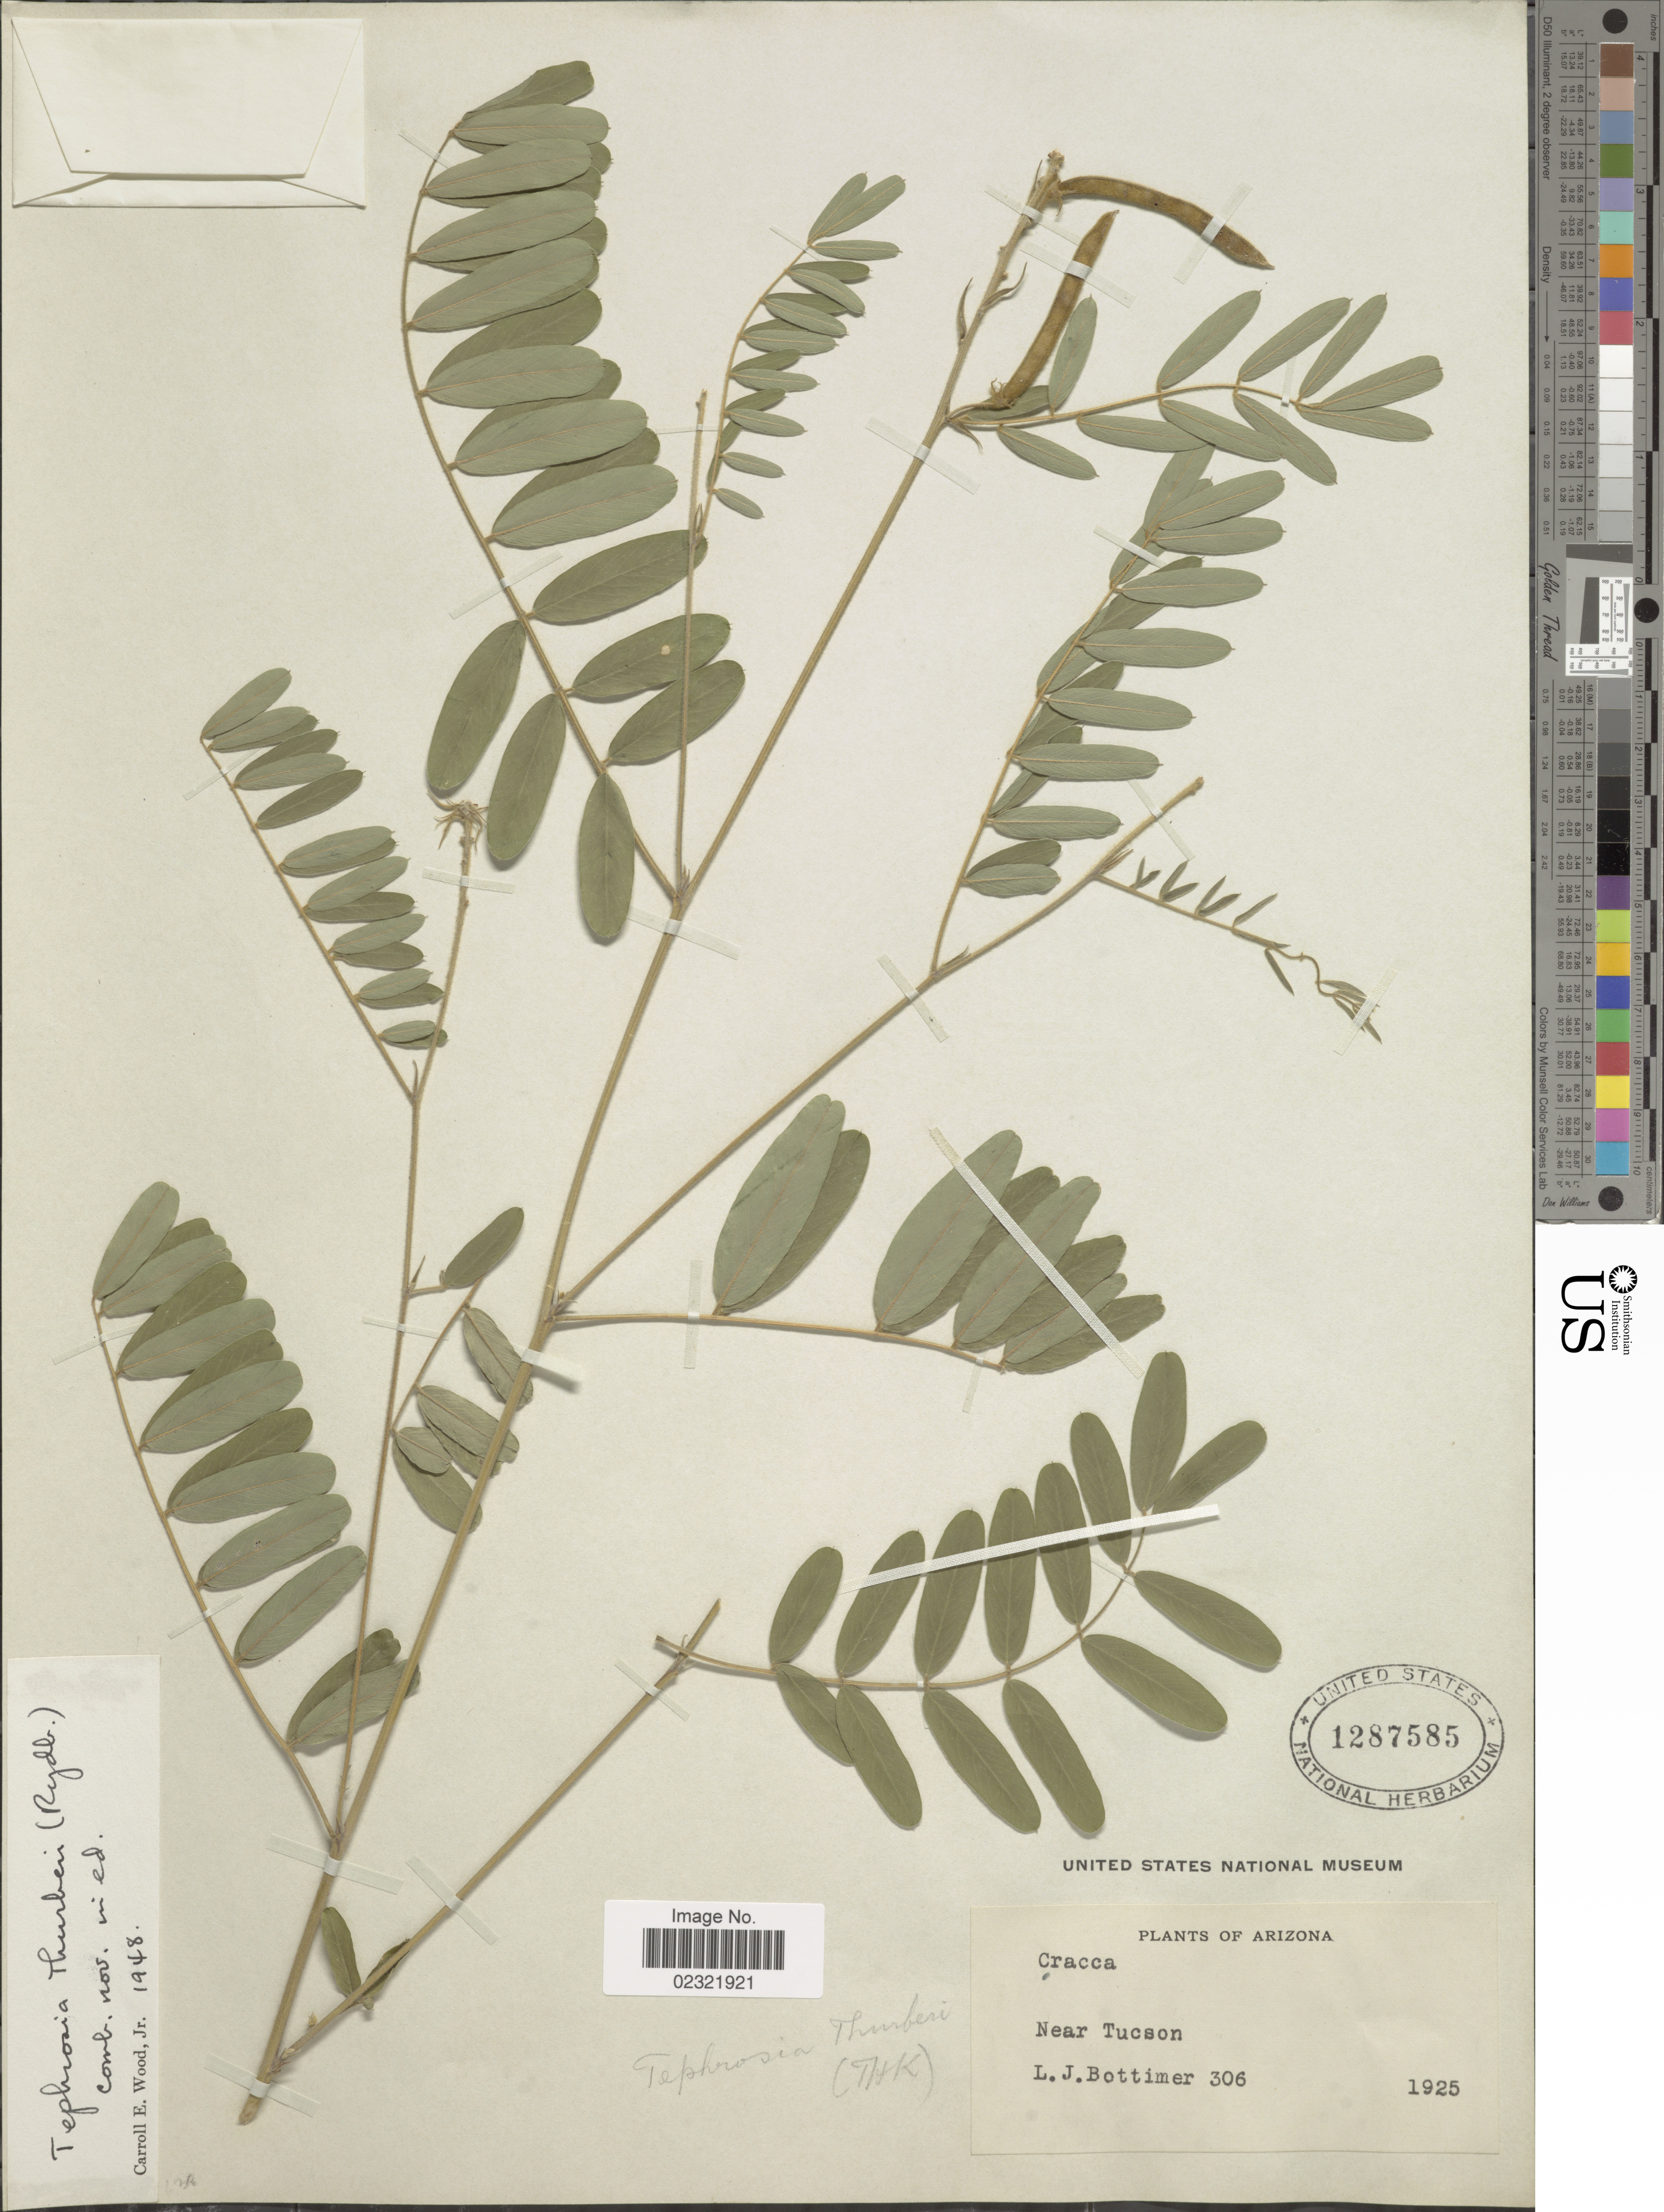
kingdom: Plantae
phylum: Tracheophyta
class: Magnoliopsida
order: Fabales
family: Fabaceae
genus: Tephrosia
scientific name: Tephrosia thurberi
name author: (Rydb.) C.E. Wood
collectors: L. Bottimer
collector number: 306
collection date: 1925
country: United States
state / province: Arizona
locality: Near Tucson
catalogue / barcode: US 1287585